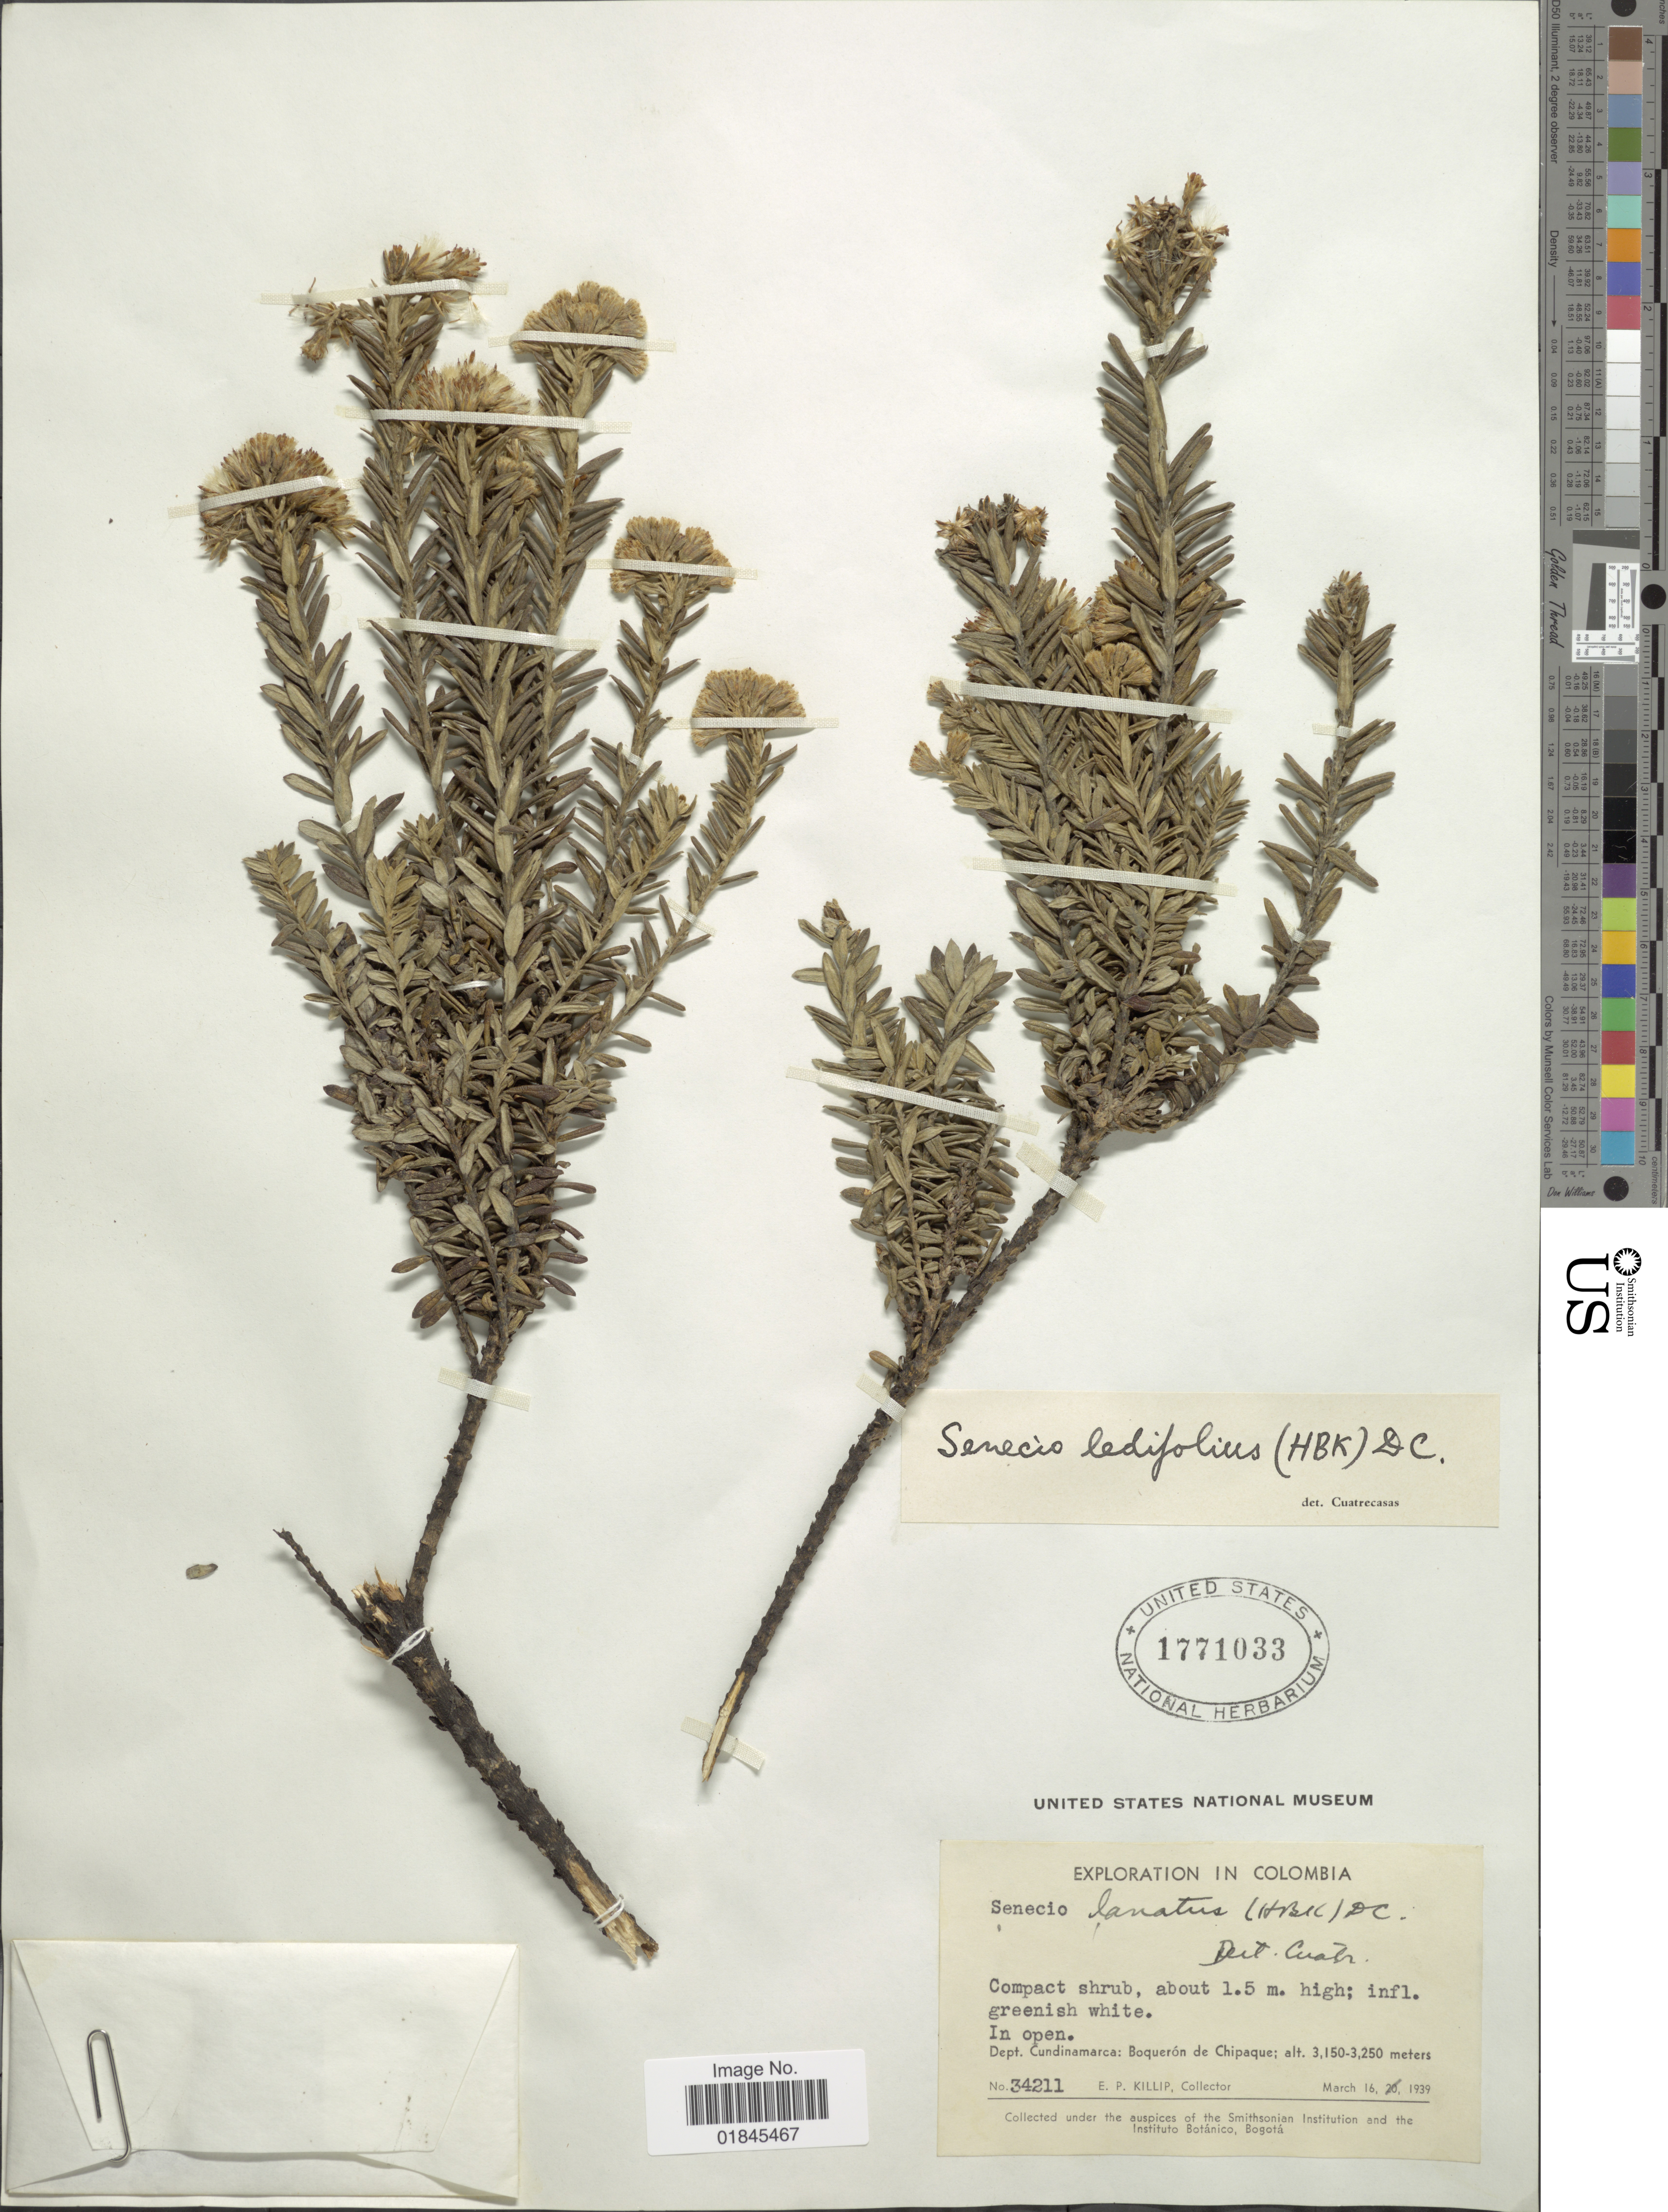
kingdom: Plantae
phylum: Tracheophyta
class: Magnoliopsida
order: Asterales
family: Asteraceae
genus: Pentacalia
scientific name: Pentacalia ledifolia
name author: (Kunth) Cuatrec.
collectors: E. P. Killip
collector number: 34211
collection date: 1939-03-16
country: Colombia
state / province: Cundinamarca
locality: Dept. Cundinamarca: Boquerón de Chipaque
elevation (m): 3150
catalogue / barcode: US 1771033